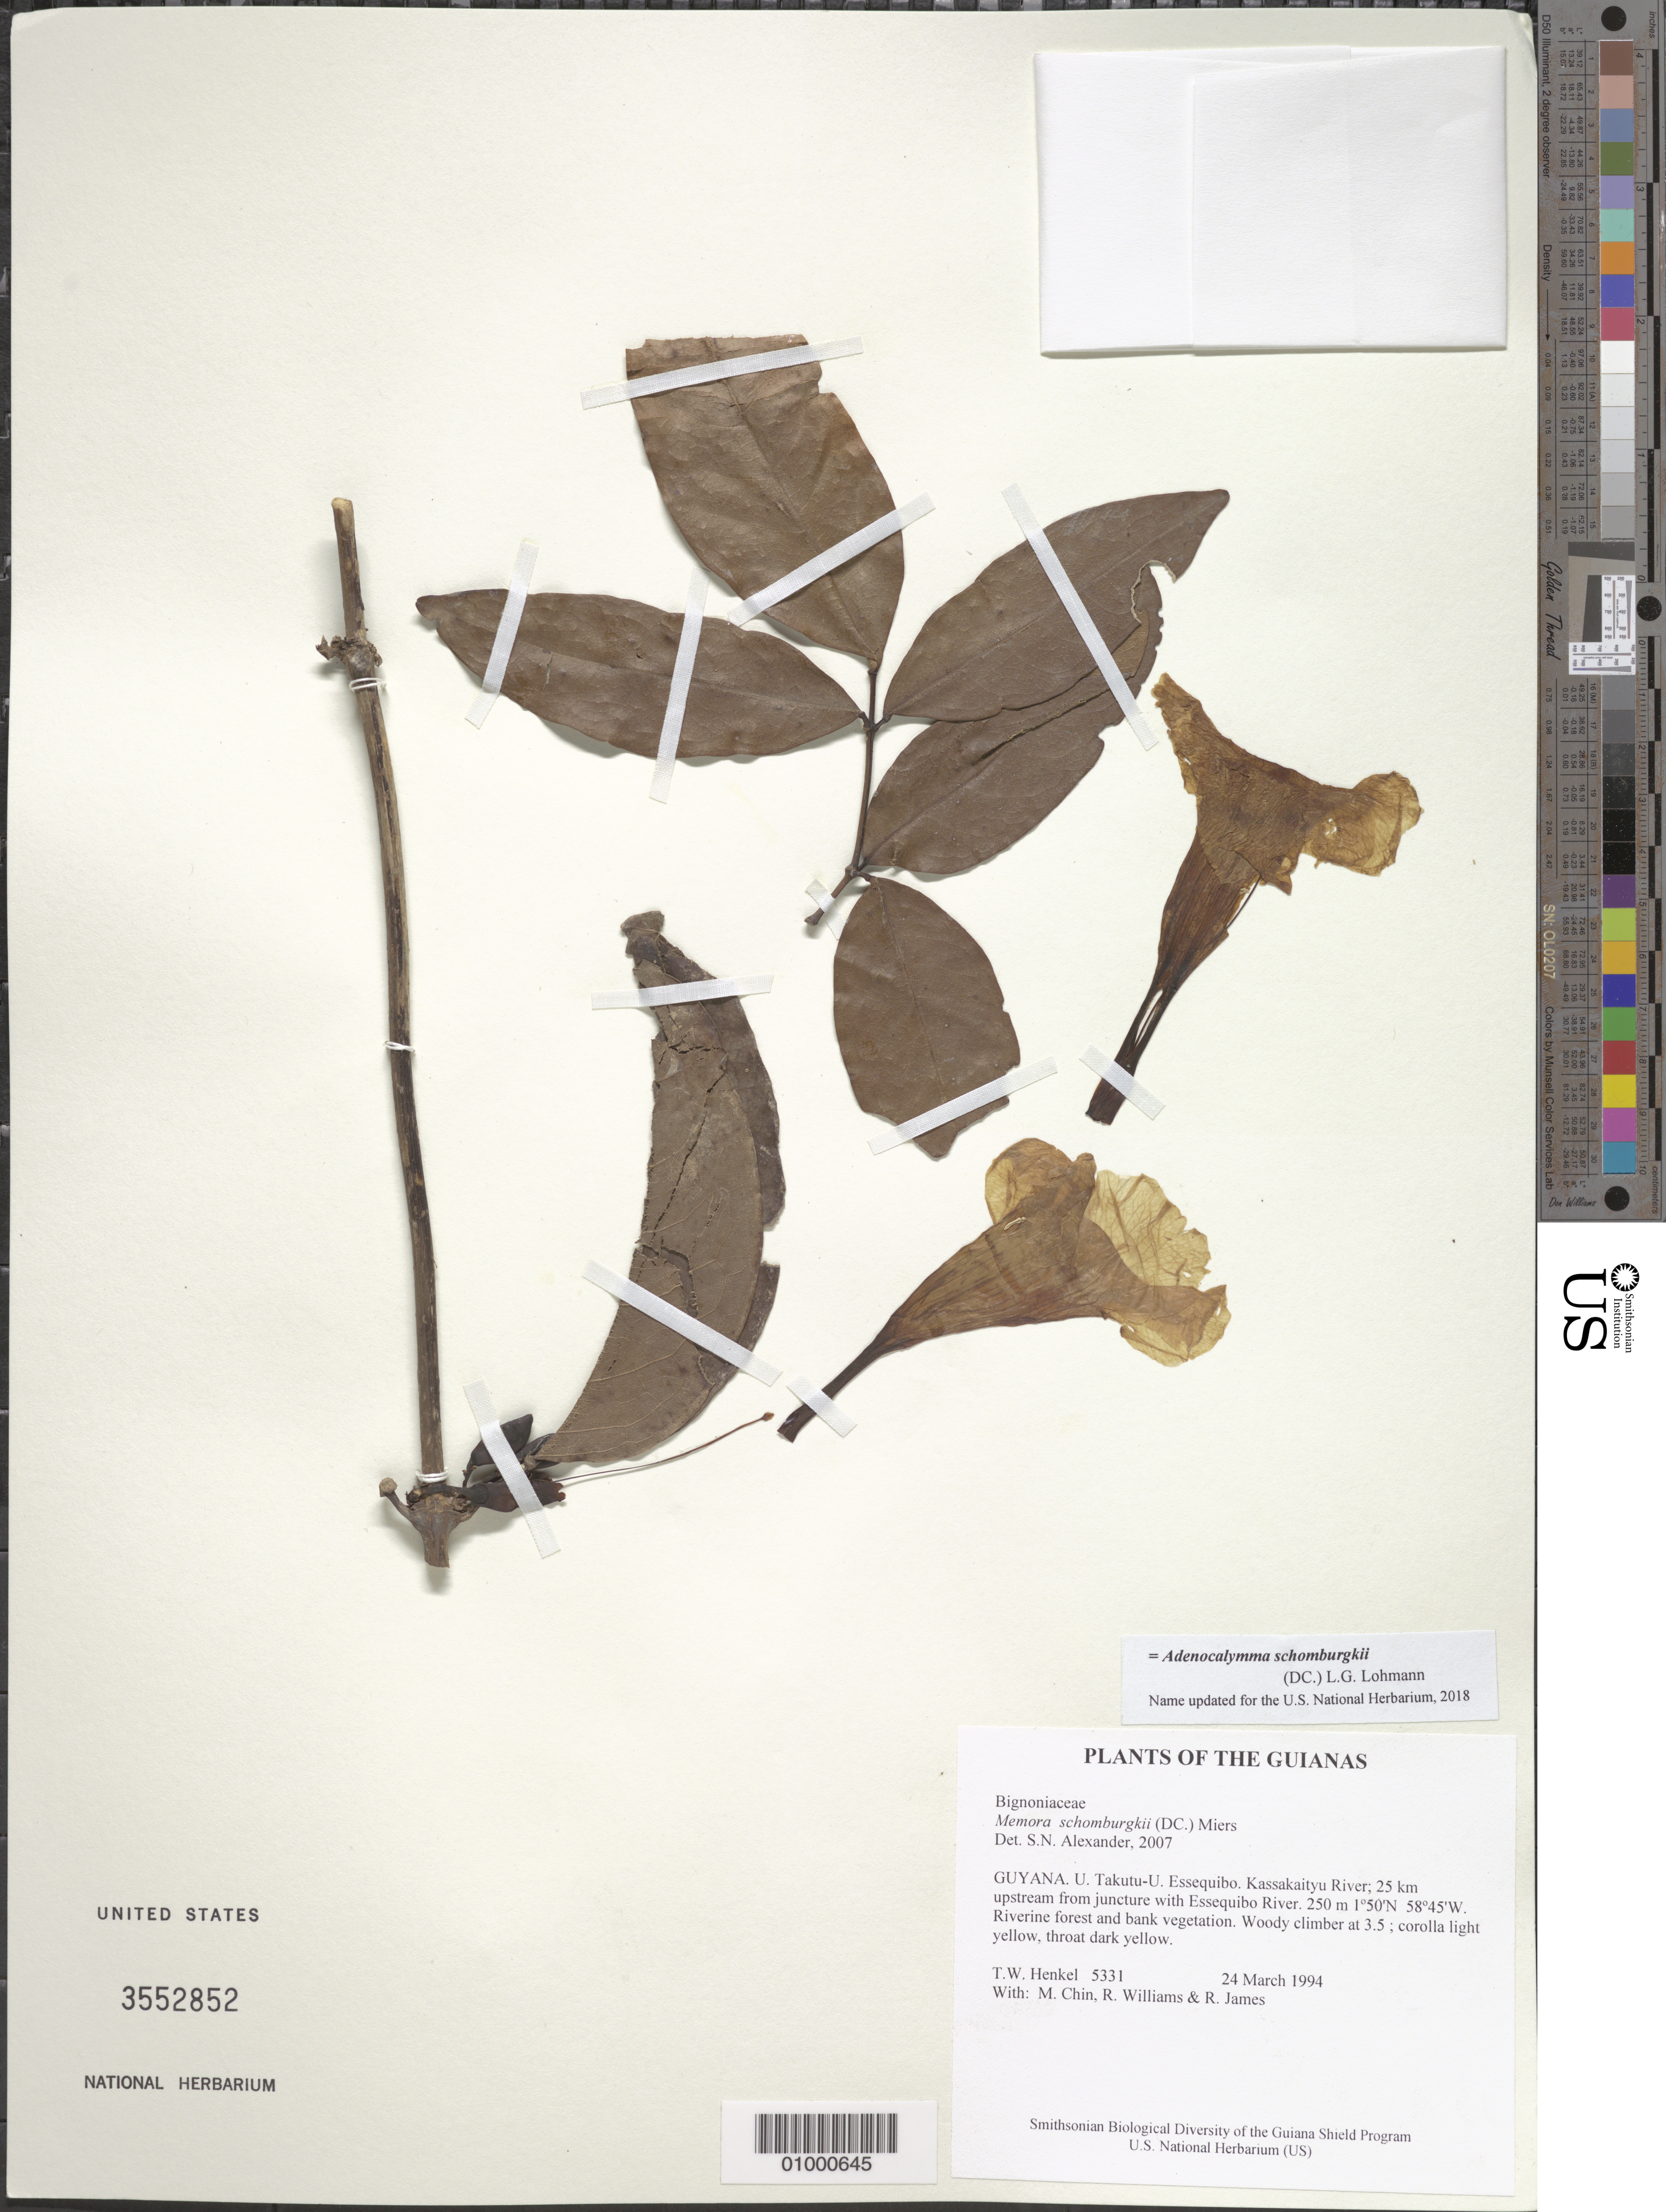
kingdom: Plantae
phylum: Tracheophyta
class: Magnoliopsida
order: Lamiales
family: Bignoniaceae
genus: Adenocalymma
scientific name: Adenocalymma schomburgkii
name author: (DC.) L.G. Lohmann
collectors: T. Henkel, M. Chin, R. Williams & R. James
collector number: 5331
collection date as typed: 24 March 1994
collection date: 1994-03-24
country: Guyana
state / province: U. Takutu-U. Essequibo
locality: Kassakaityu River; 25 km upstream from juncture with Essequibo River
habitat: Riverine forest and bank vegetation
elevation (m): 250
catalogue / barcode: US 3552852